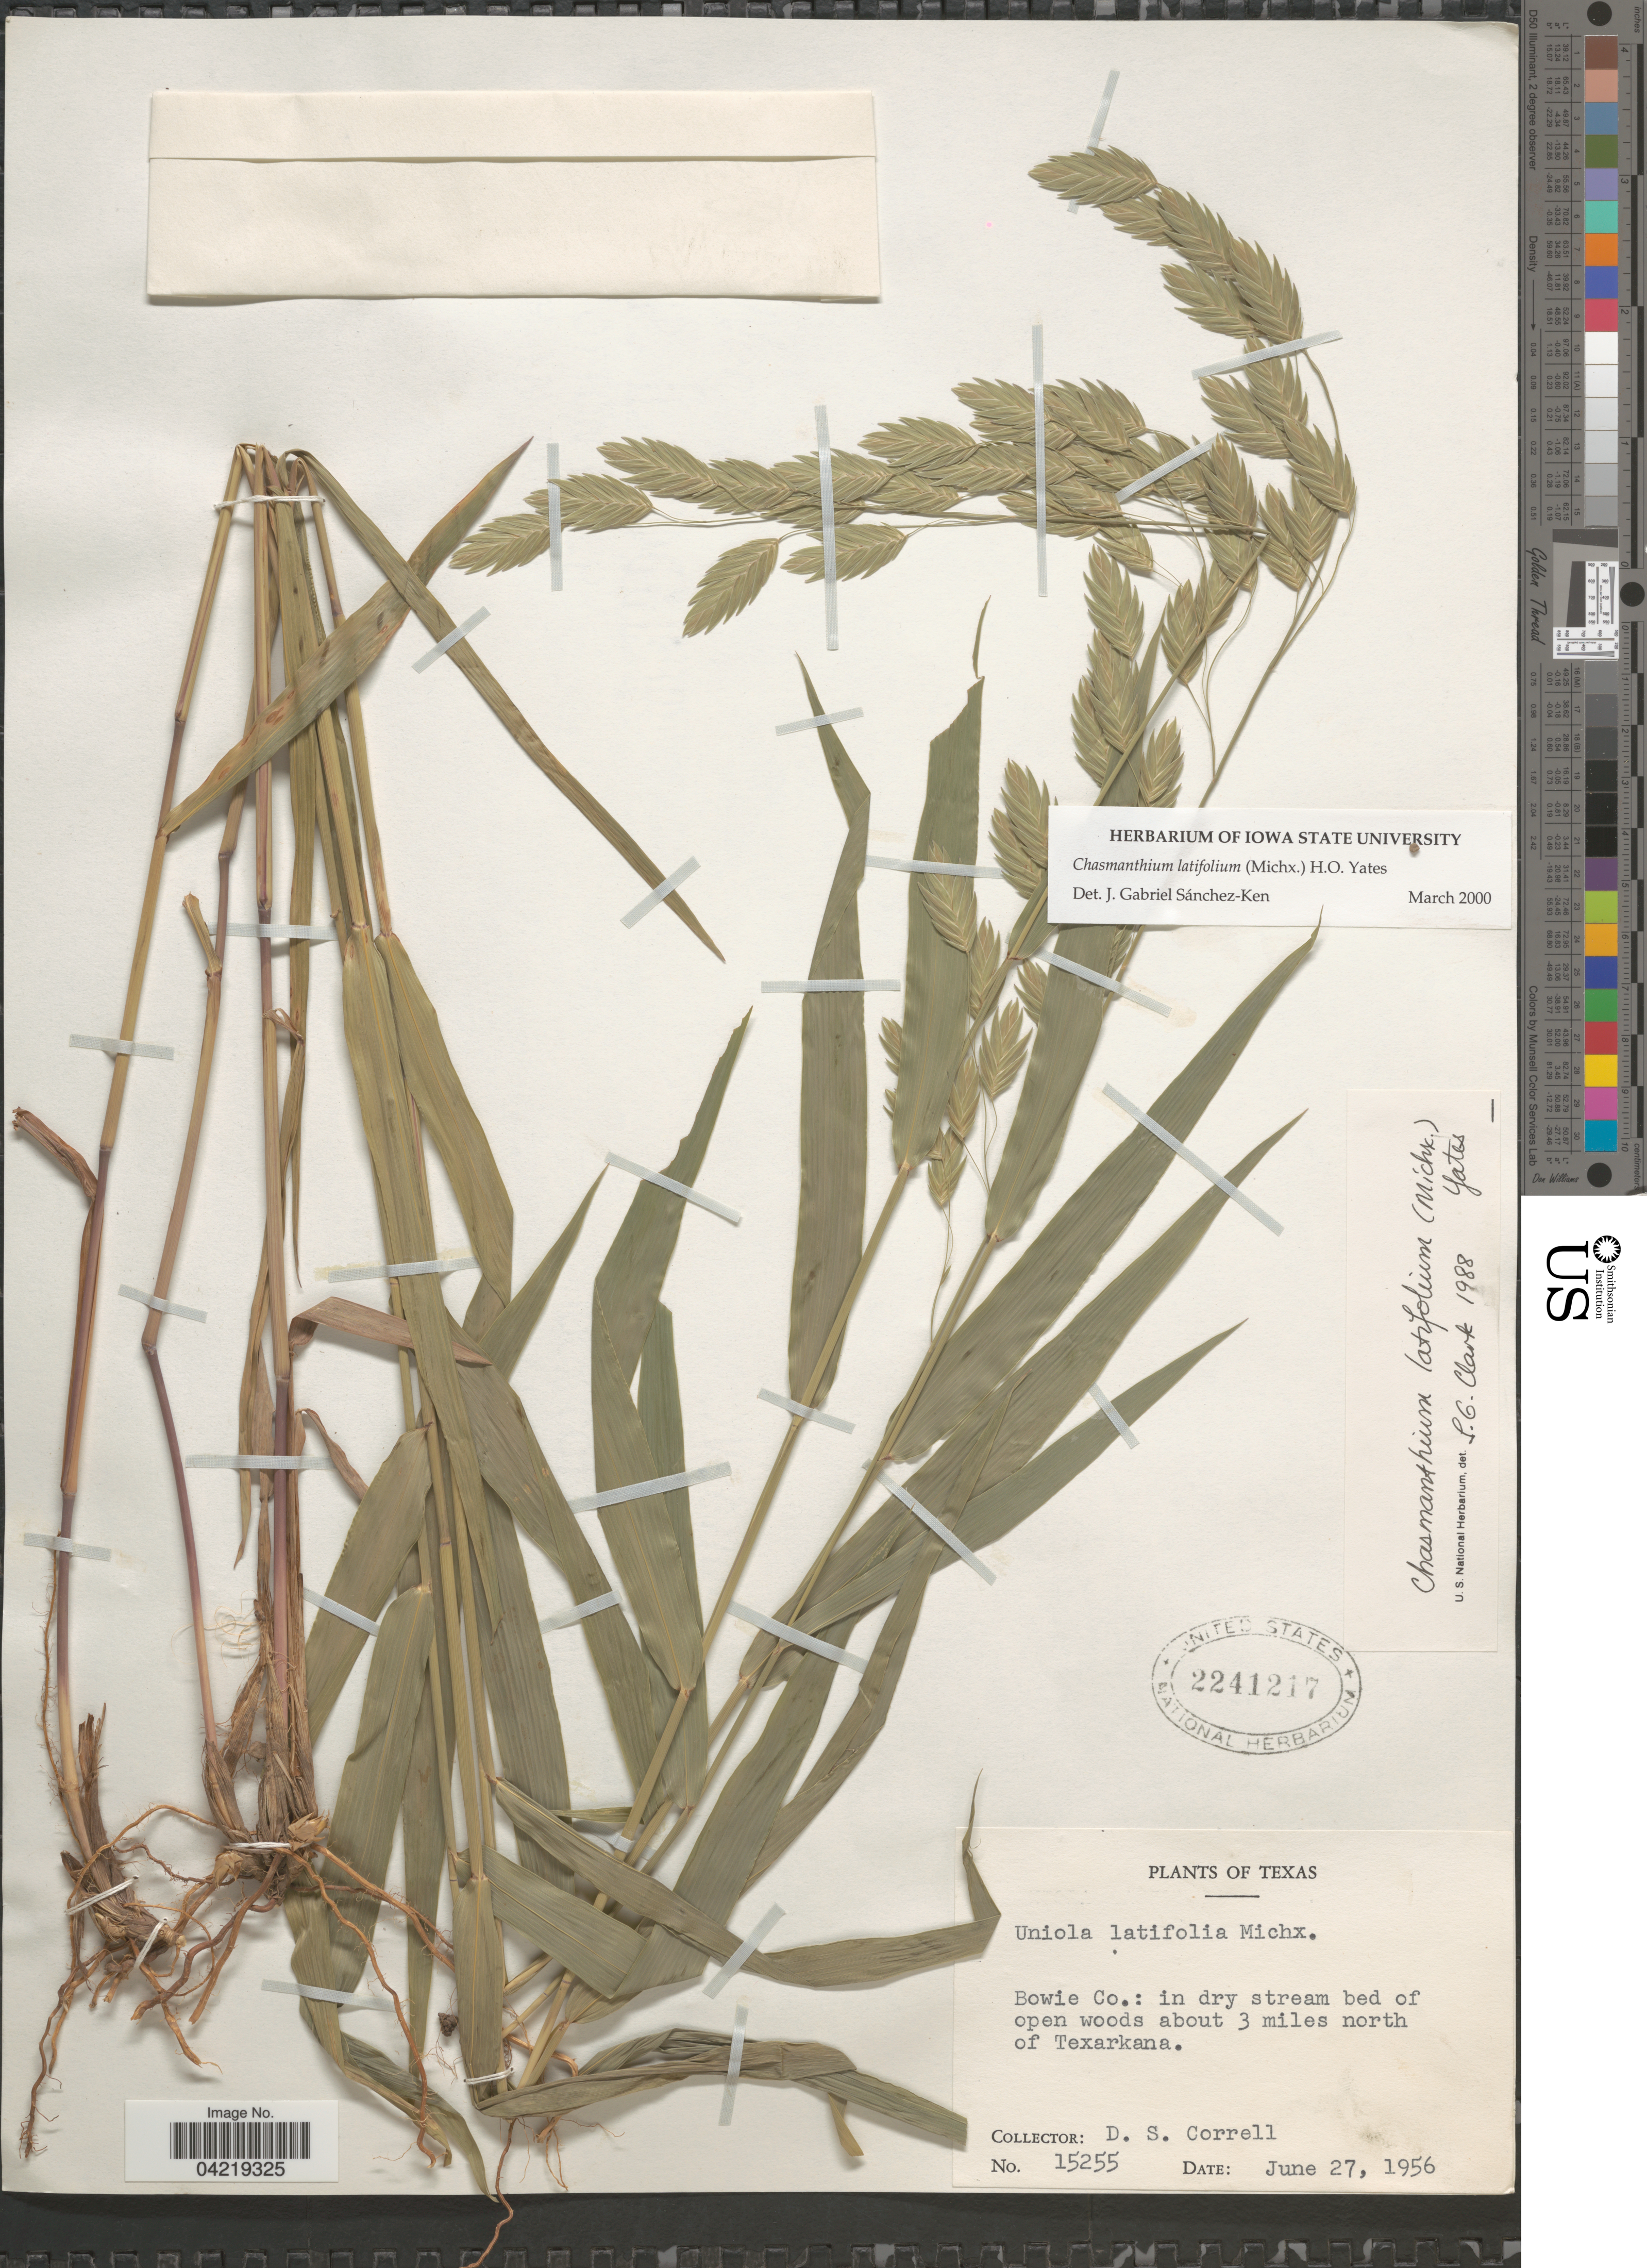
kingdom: Plantae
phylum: Tracheophyta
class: Liliopsida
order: Poales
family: Poaceae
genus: Chasmanthium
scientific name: Chasmanthium latifolium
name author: (Michx.) H.O. Yates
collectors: D. S. Correll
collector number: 15255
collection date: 1956-06-27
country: United States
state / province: Texas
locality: Bowie Co.: in dry stream bed of open woods about 3 miles north of Texarkana.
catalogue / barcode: US 2241217